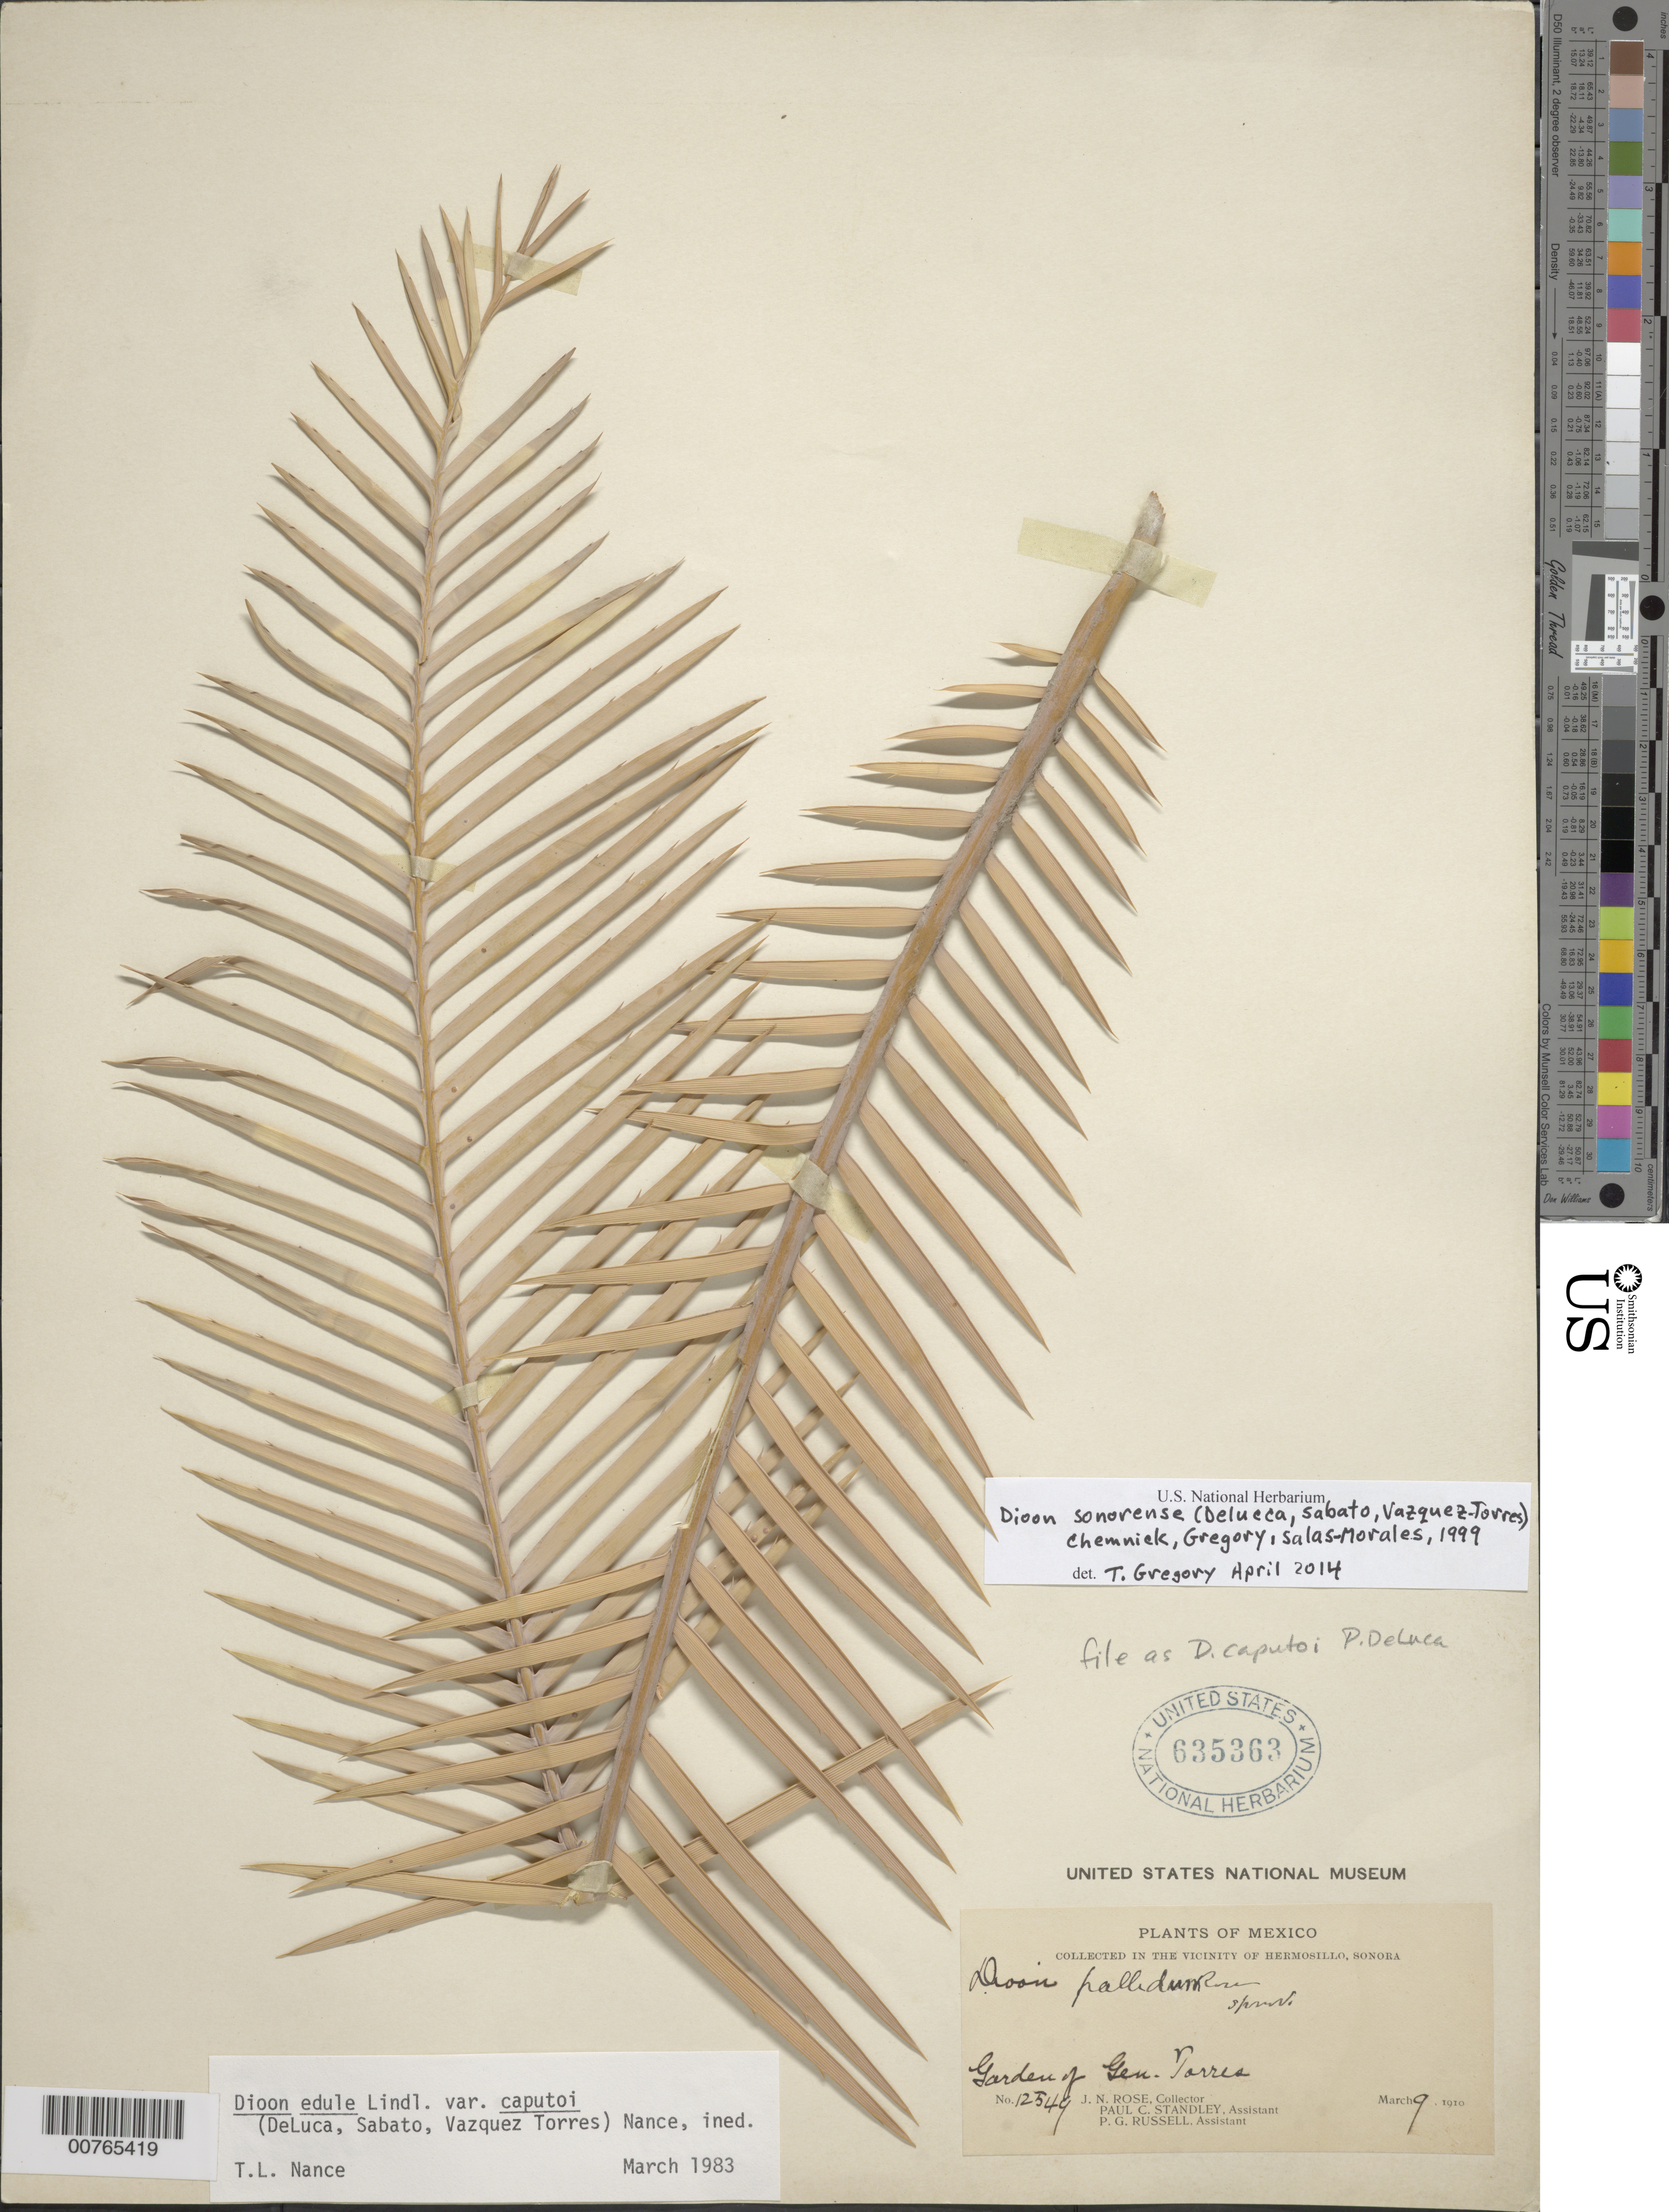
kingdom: Plantae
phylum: Tracheophyta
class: Cycadopsida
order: Cycadales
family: Zamiaceae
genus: Dioon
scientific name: Dioon caputoi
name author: De Luca et al.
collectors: J. N. Rose, P. C. Standley & P. G. Russell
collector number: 12549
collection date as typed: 09 Mar 1910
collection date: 1910-03-09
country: Mexico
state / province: Sonora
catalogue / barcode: US 635363